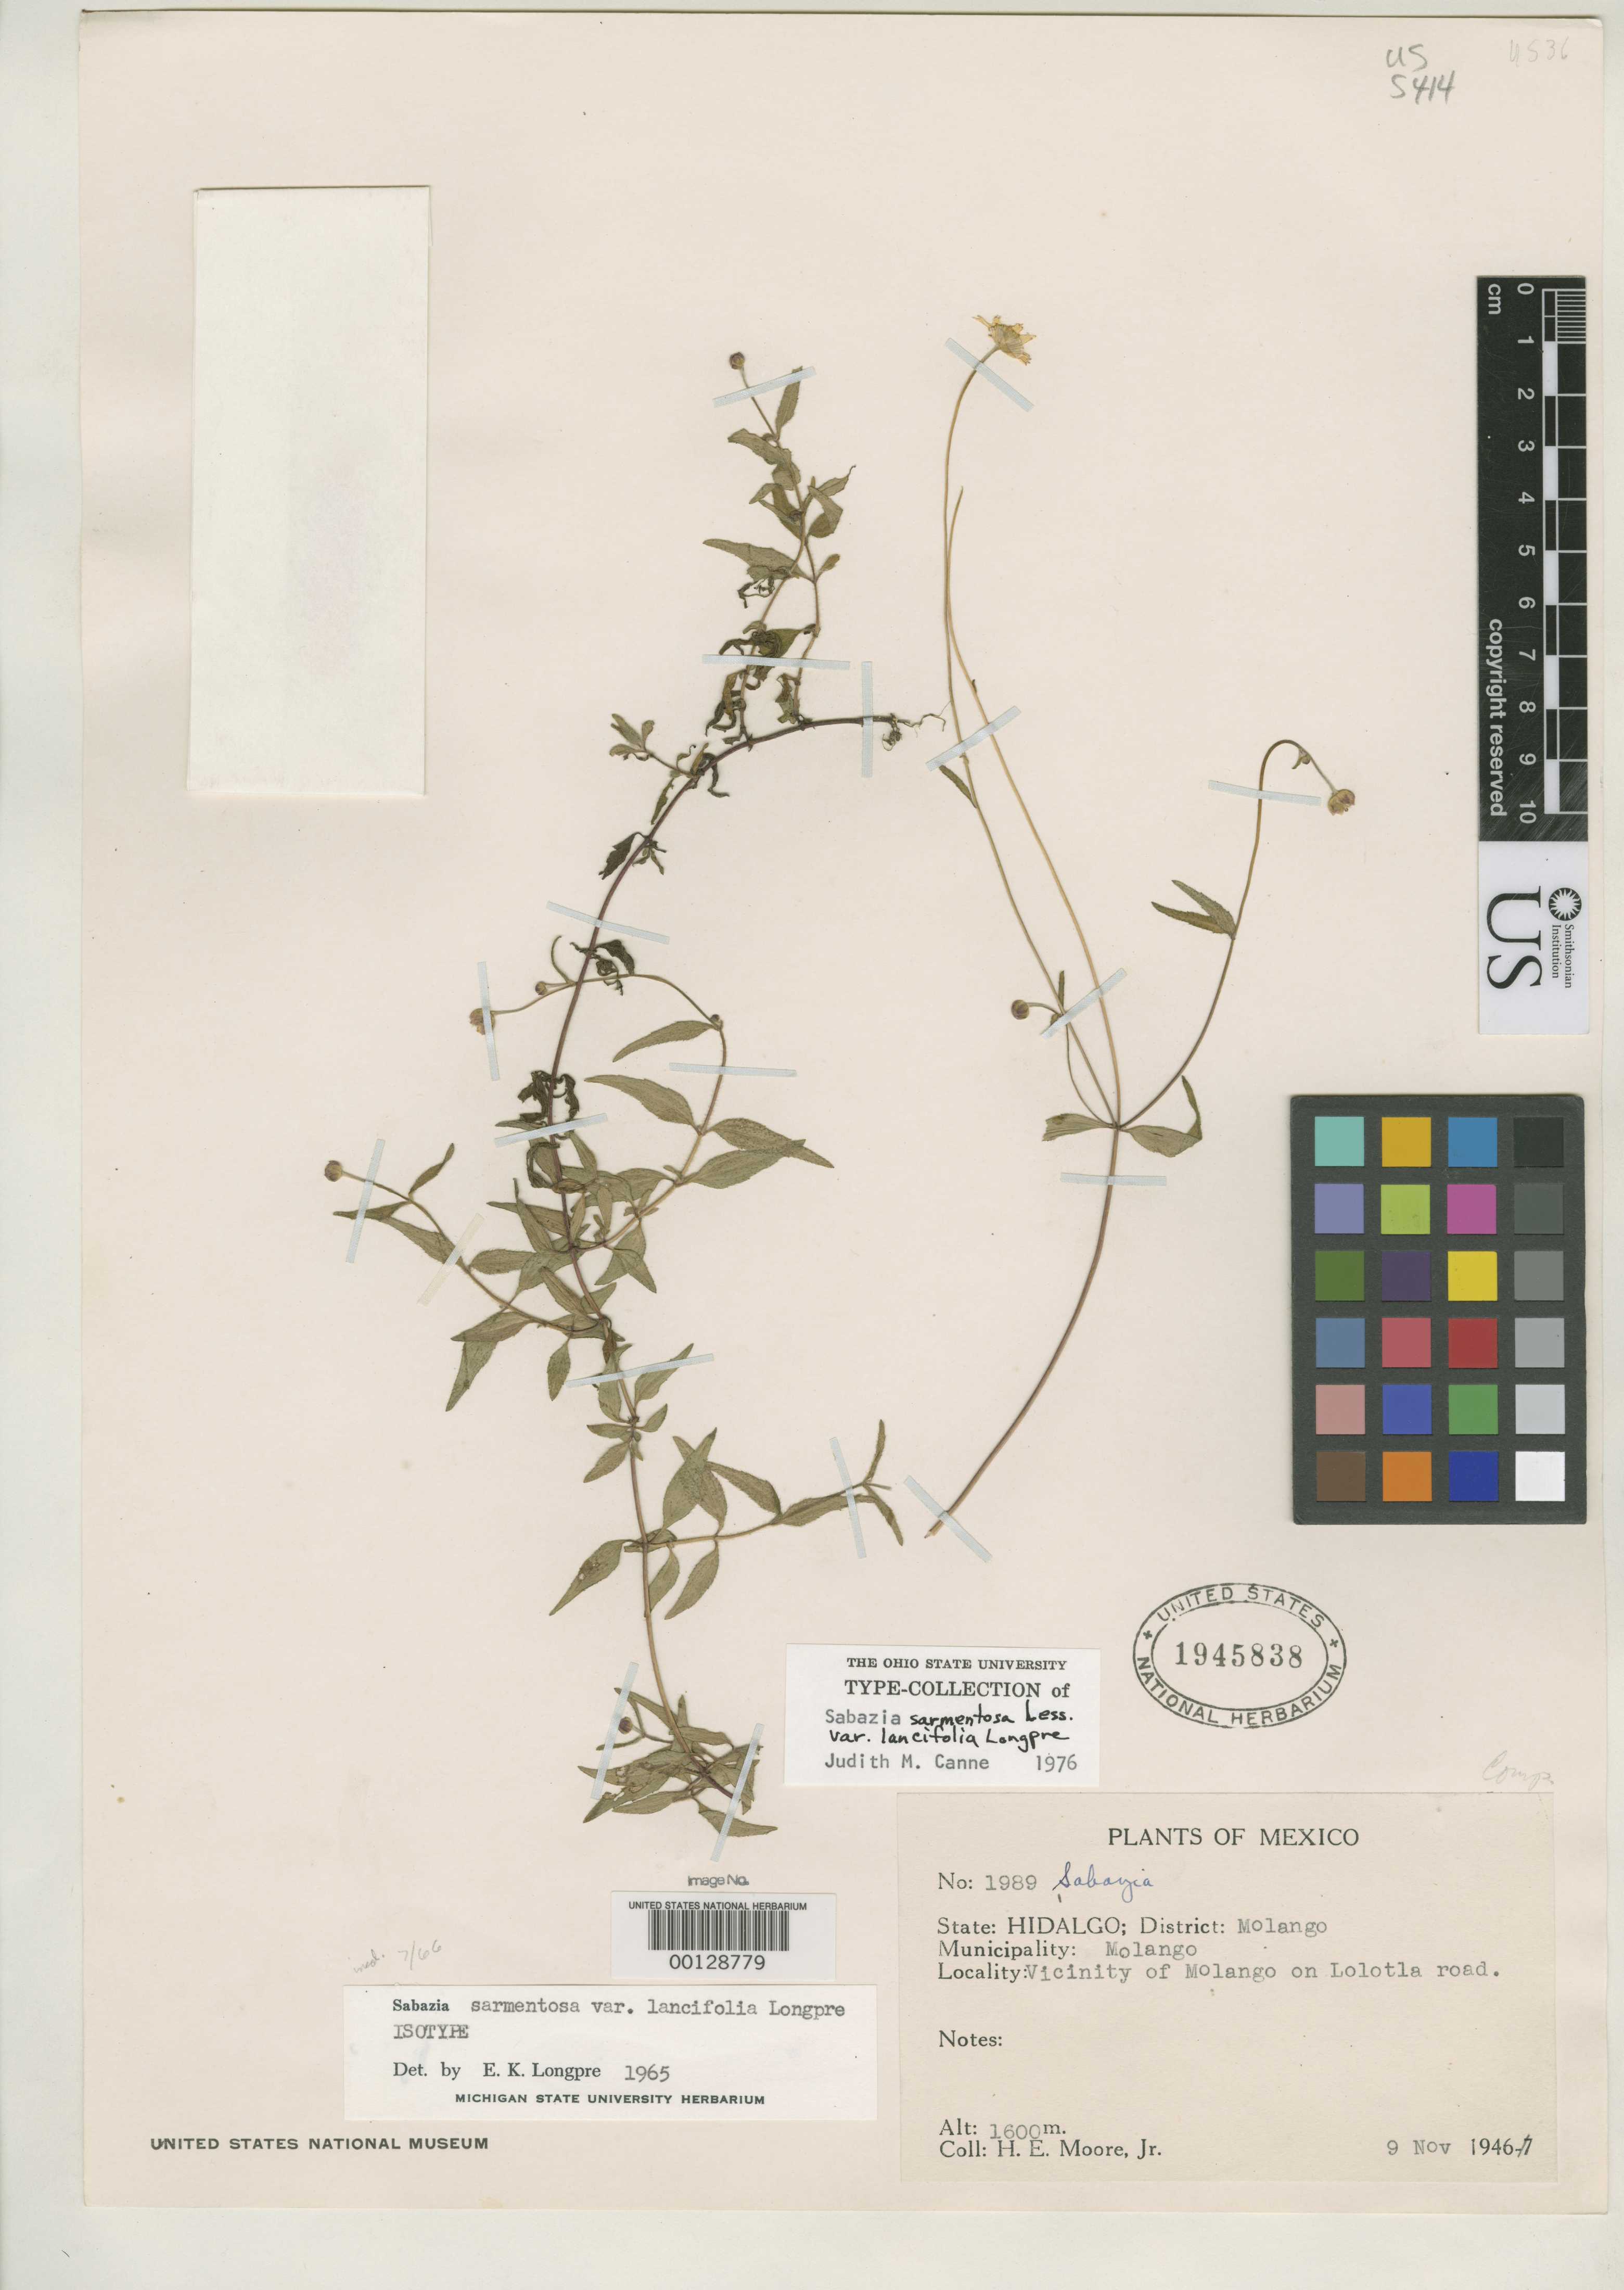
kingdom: Plantae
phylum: Tracheophyta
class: Magnoliopsida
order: Asterales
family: Asteraceae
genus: Sabazia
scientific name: Sabazia sarmentosa var. lancifolia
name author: Longpre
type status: Isotype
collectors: H. E. Moore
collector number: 1989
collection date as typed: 09 Nov 1946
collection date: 1946-11-09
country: Mexico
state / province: Hidalgo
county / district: Molango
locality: Molango, Lolotla road.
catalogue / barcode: US 1945838